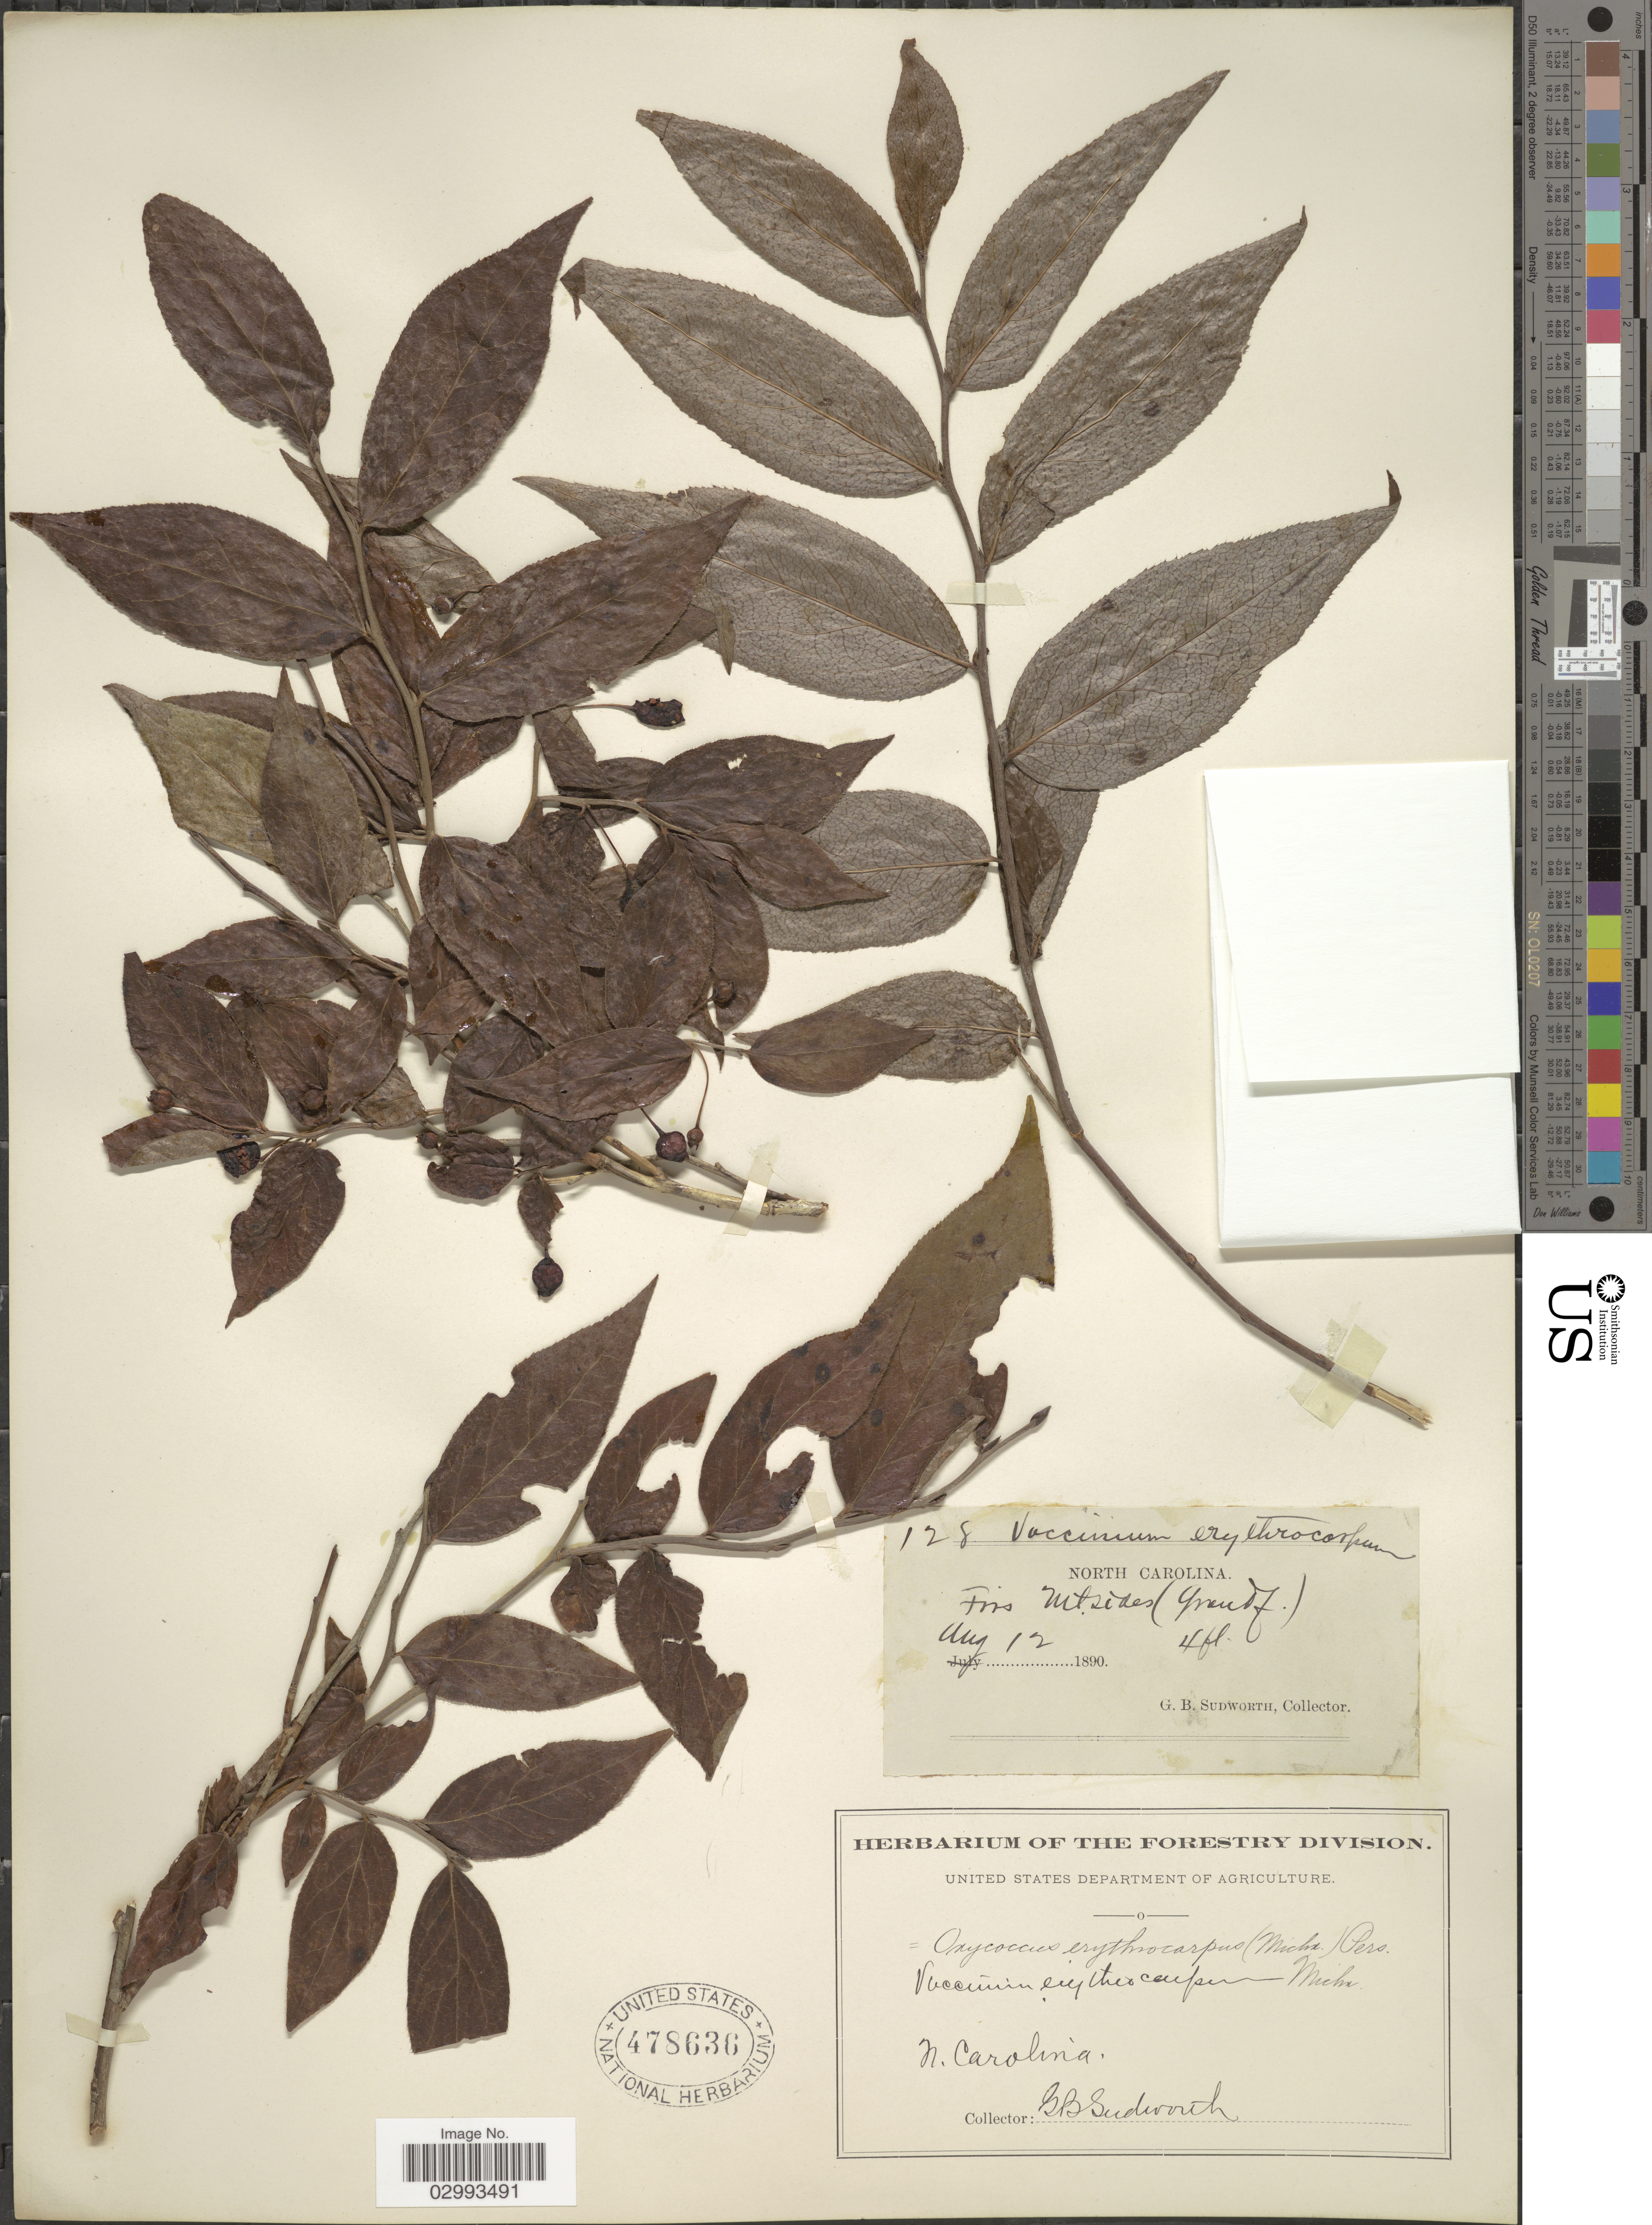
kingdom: Plantae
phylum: Tracheophyta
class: Magnoliopsida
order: Ericales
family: Ericaceae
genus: Hugeria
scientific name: Hugeria erythrocarpa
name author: (Michx.) Small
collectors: G. B. Sudworth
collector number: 128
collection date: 1890-08-12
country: United States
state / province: North Carolina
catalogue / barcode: US 478636